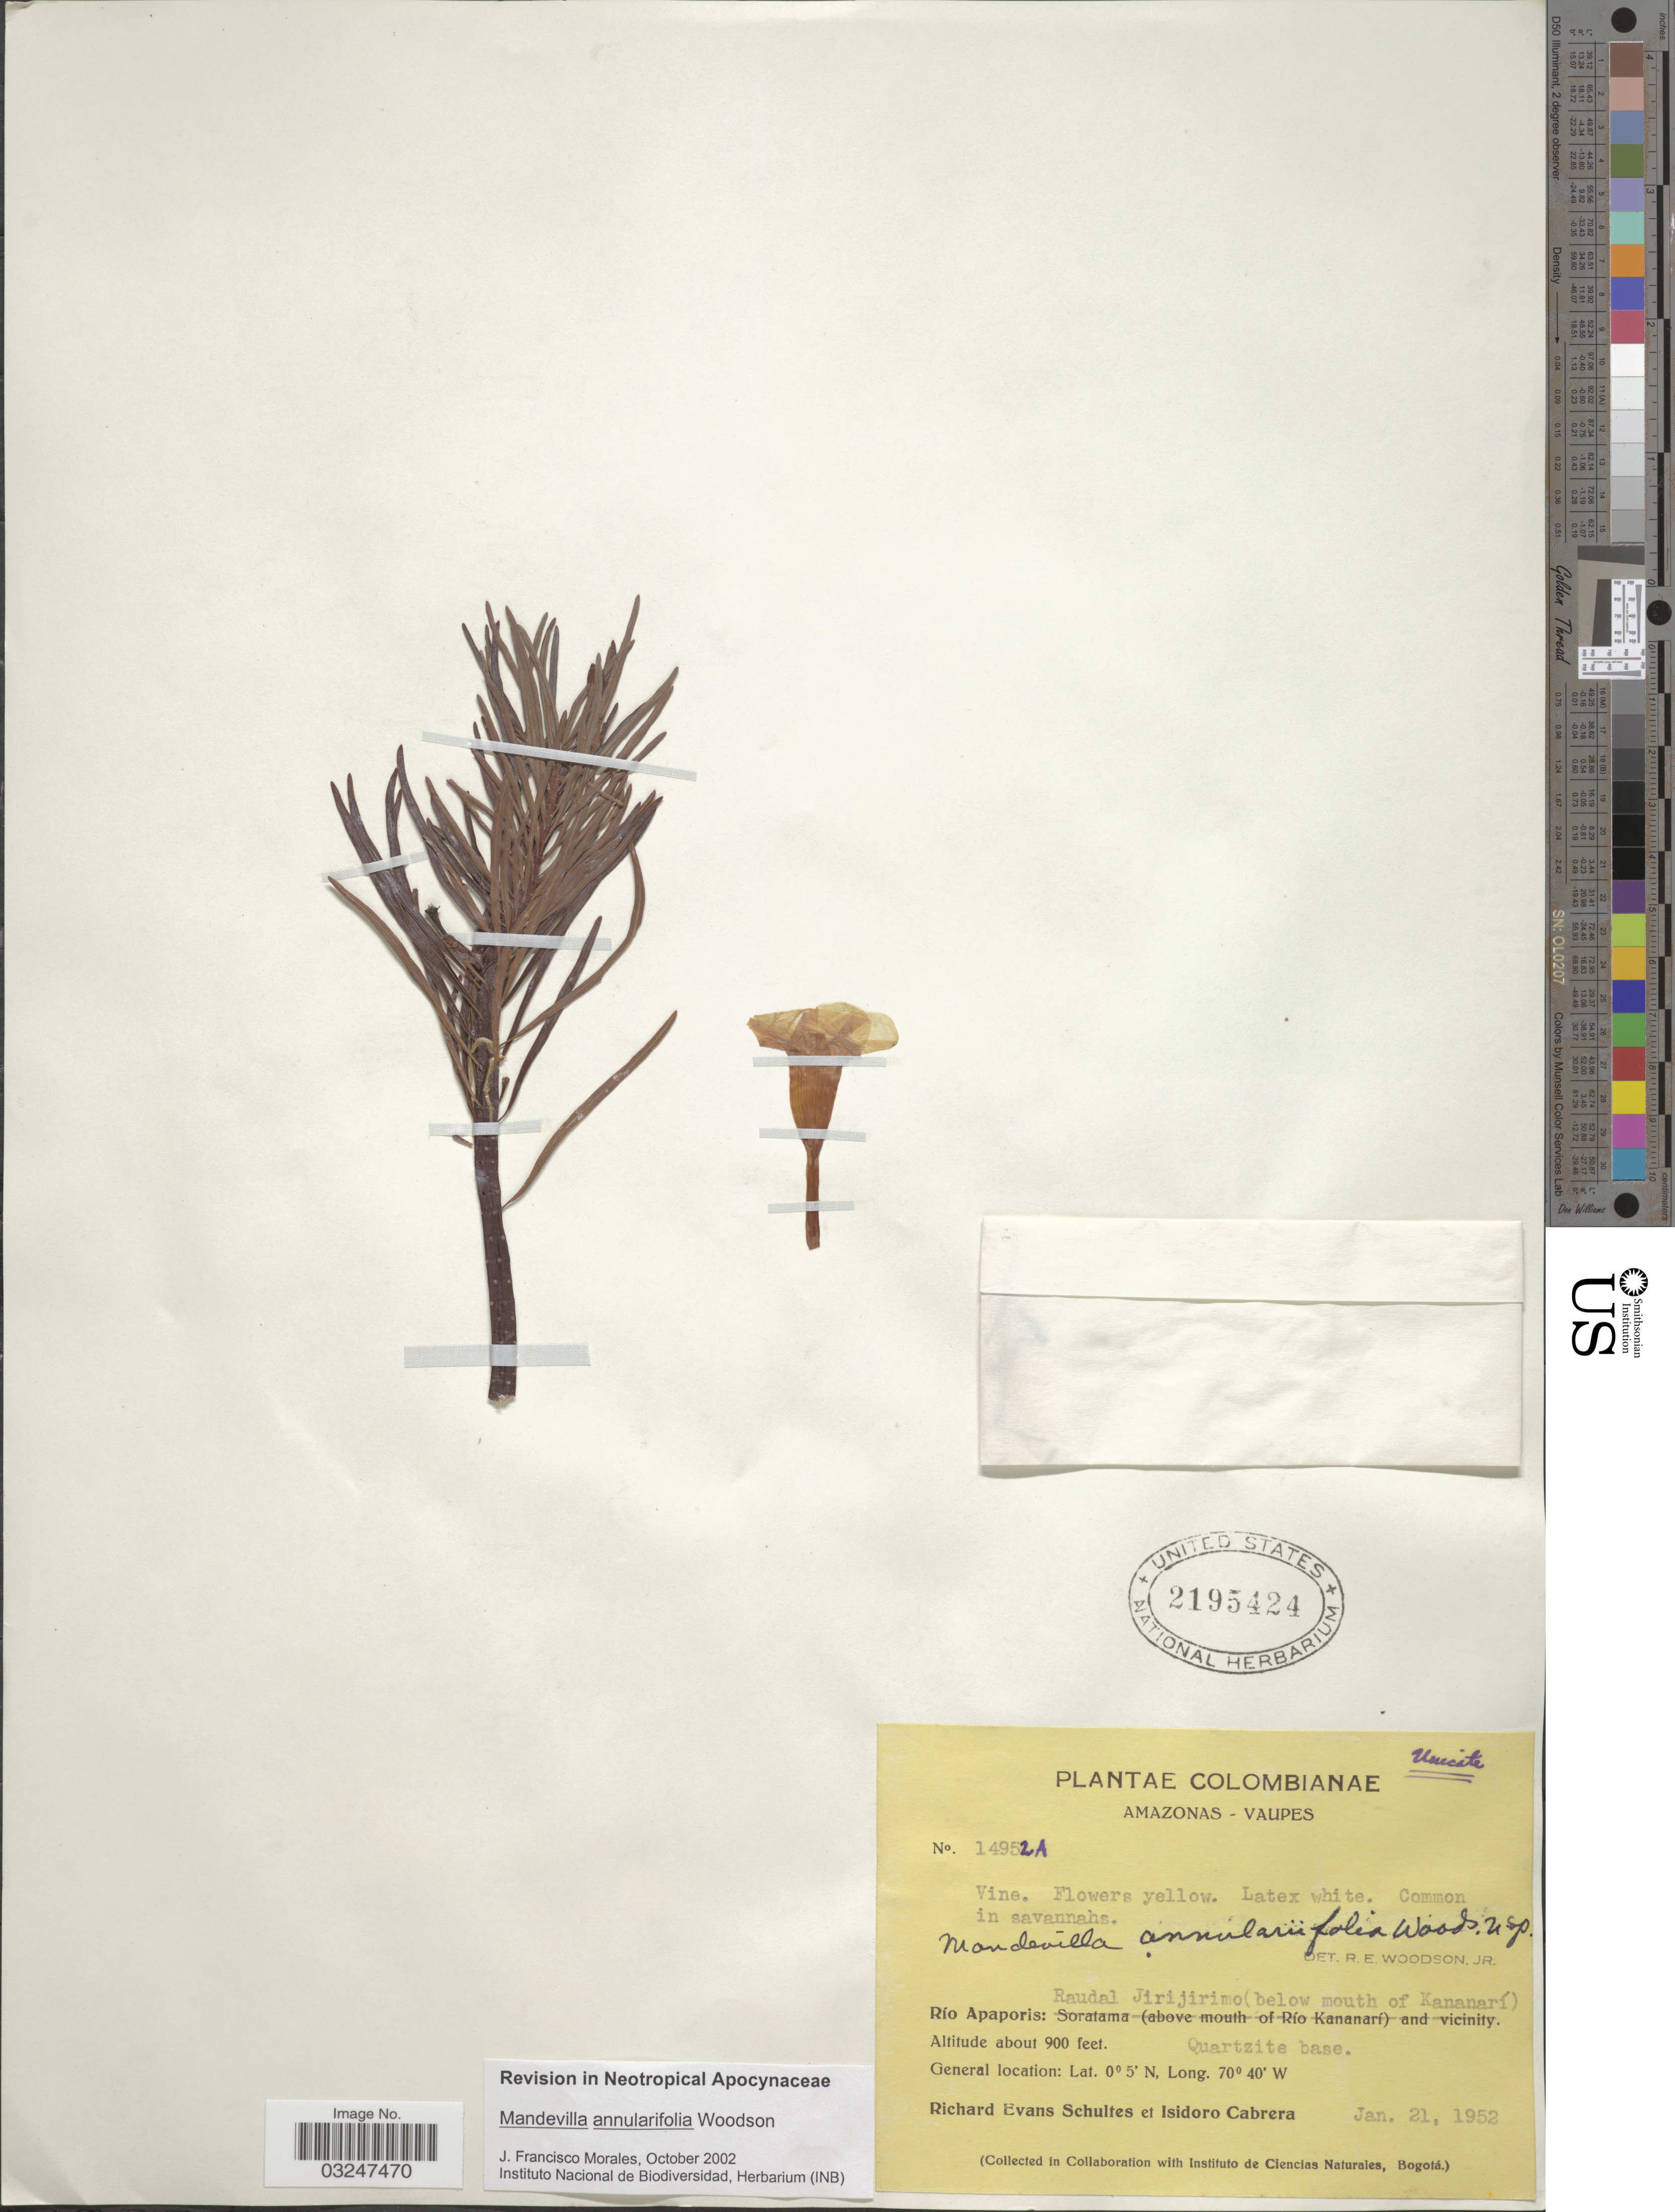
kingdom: Plantae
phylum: Tracheophyta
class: Magnoliopsida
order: Gentianales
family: Apocynaceae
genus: Mandevilla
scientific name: Mandevilla annulariifolia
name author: Woodson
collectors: R. E. Schultes & I. Cabrera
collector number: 14952A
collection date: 1952-01-21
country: Colombia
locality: Amazonas-Vaupes. Río Apaporis: Raudal Jirijrimo (below mouth of Kananarí). Quartzite base.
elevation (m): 274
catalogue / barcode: US 2195424